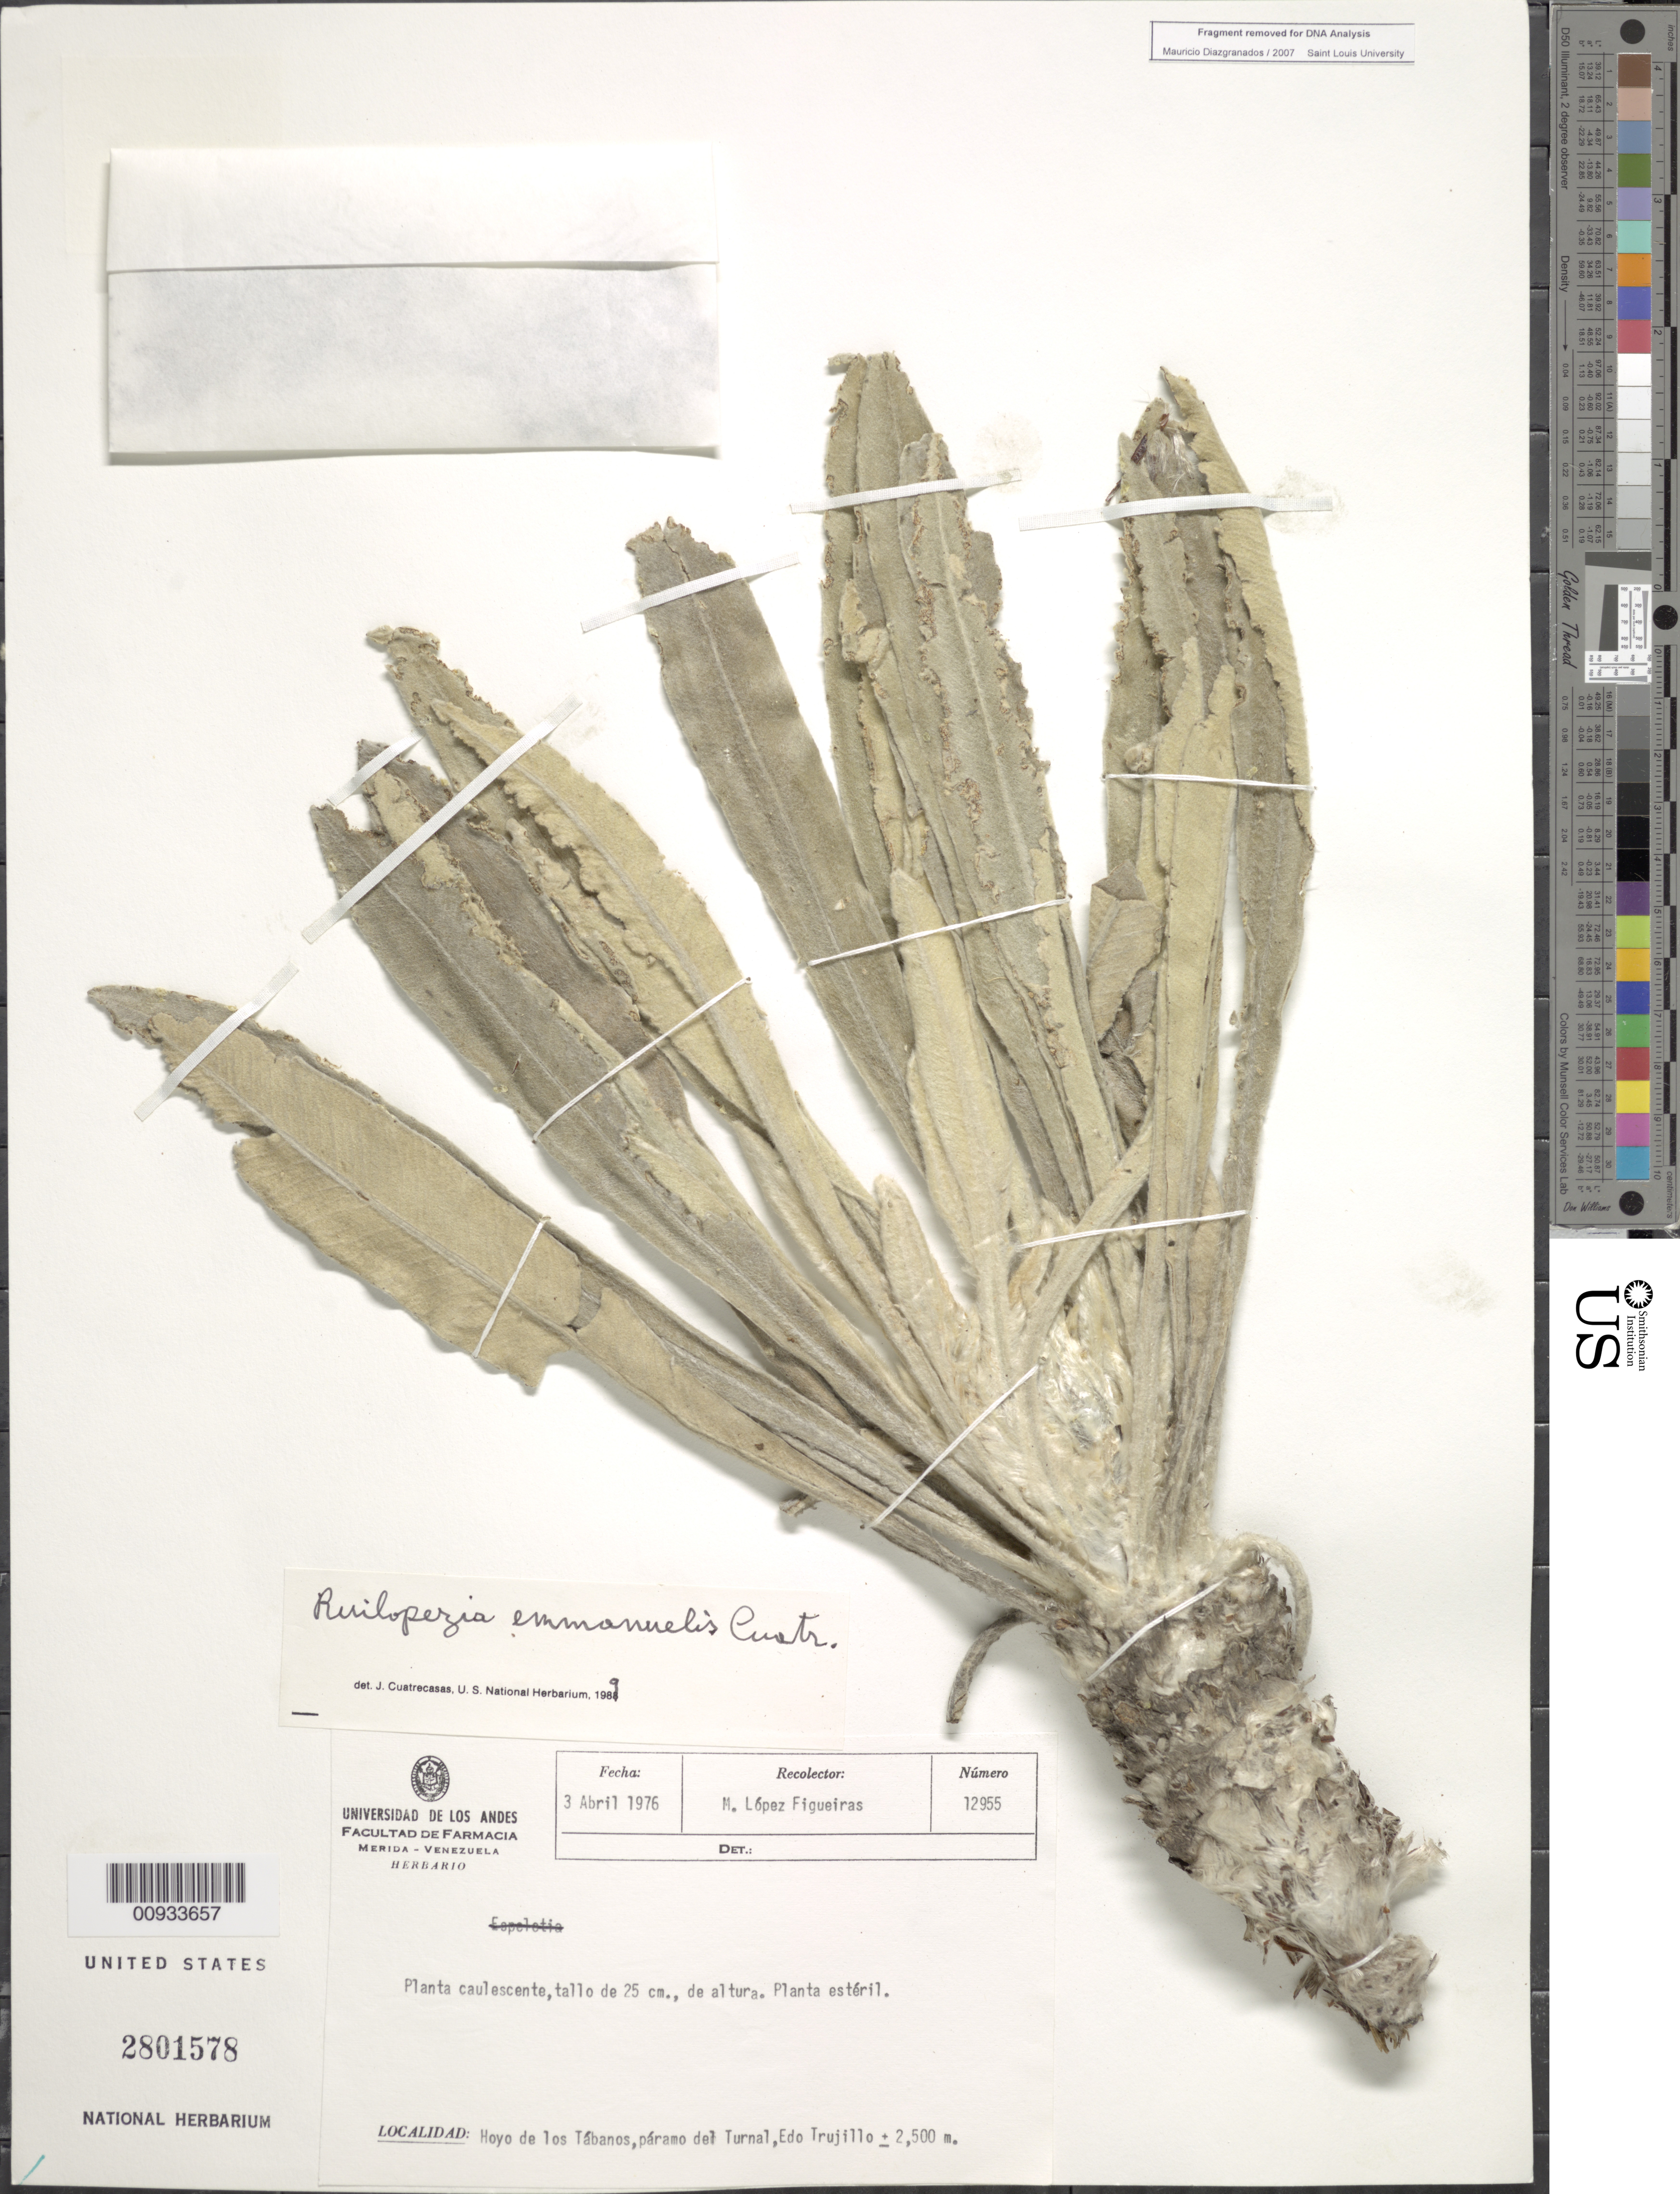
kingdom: Plantae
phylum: Tracheophyta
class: Magnoliopsida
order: Asterales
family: Asteraceae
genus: Ruilopezia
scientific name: Ruilopezia emmanuelis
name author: Cuatrec.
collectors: M. López Figueiras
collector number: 12955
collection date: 1976-04-03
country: Venezuela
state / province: Trujillo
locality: Páramo de El Turmal. Hoyo de los Tábanos, páramo de El Turmal.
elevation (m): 2500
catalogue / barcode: US 2801578